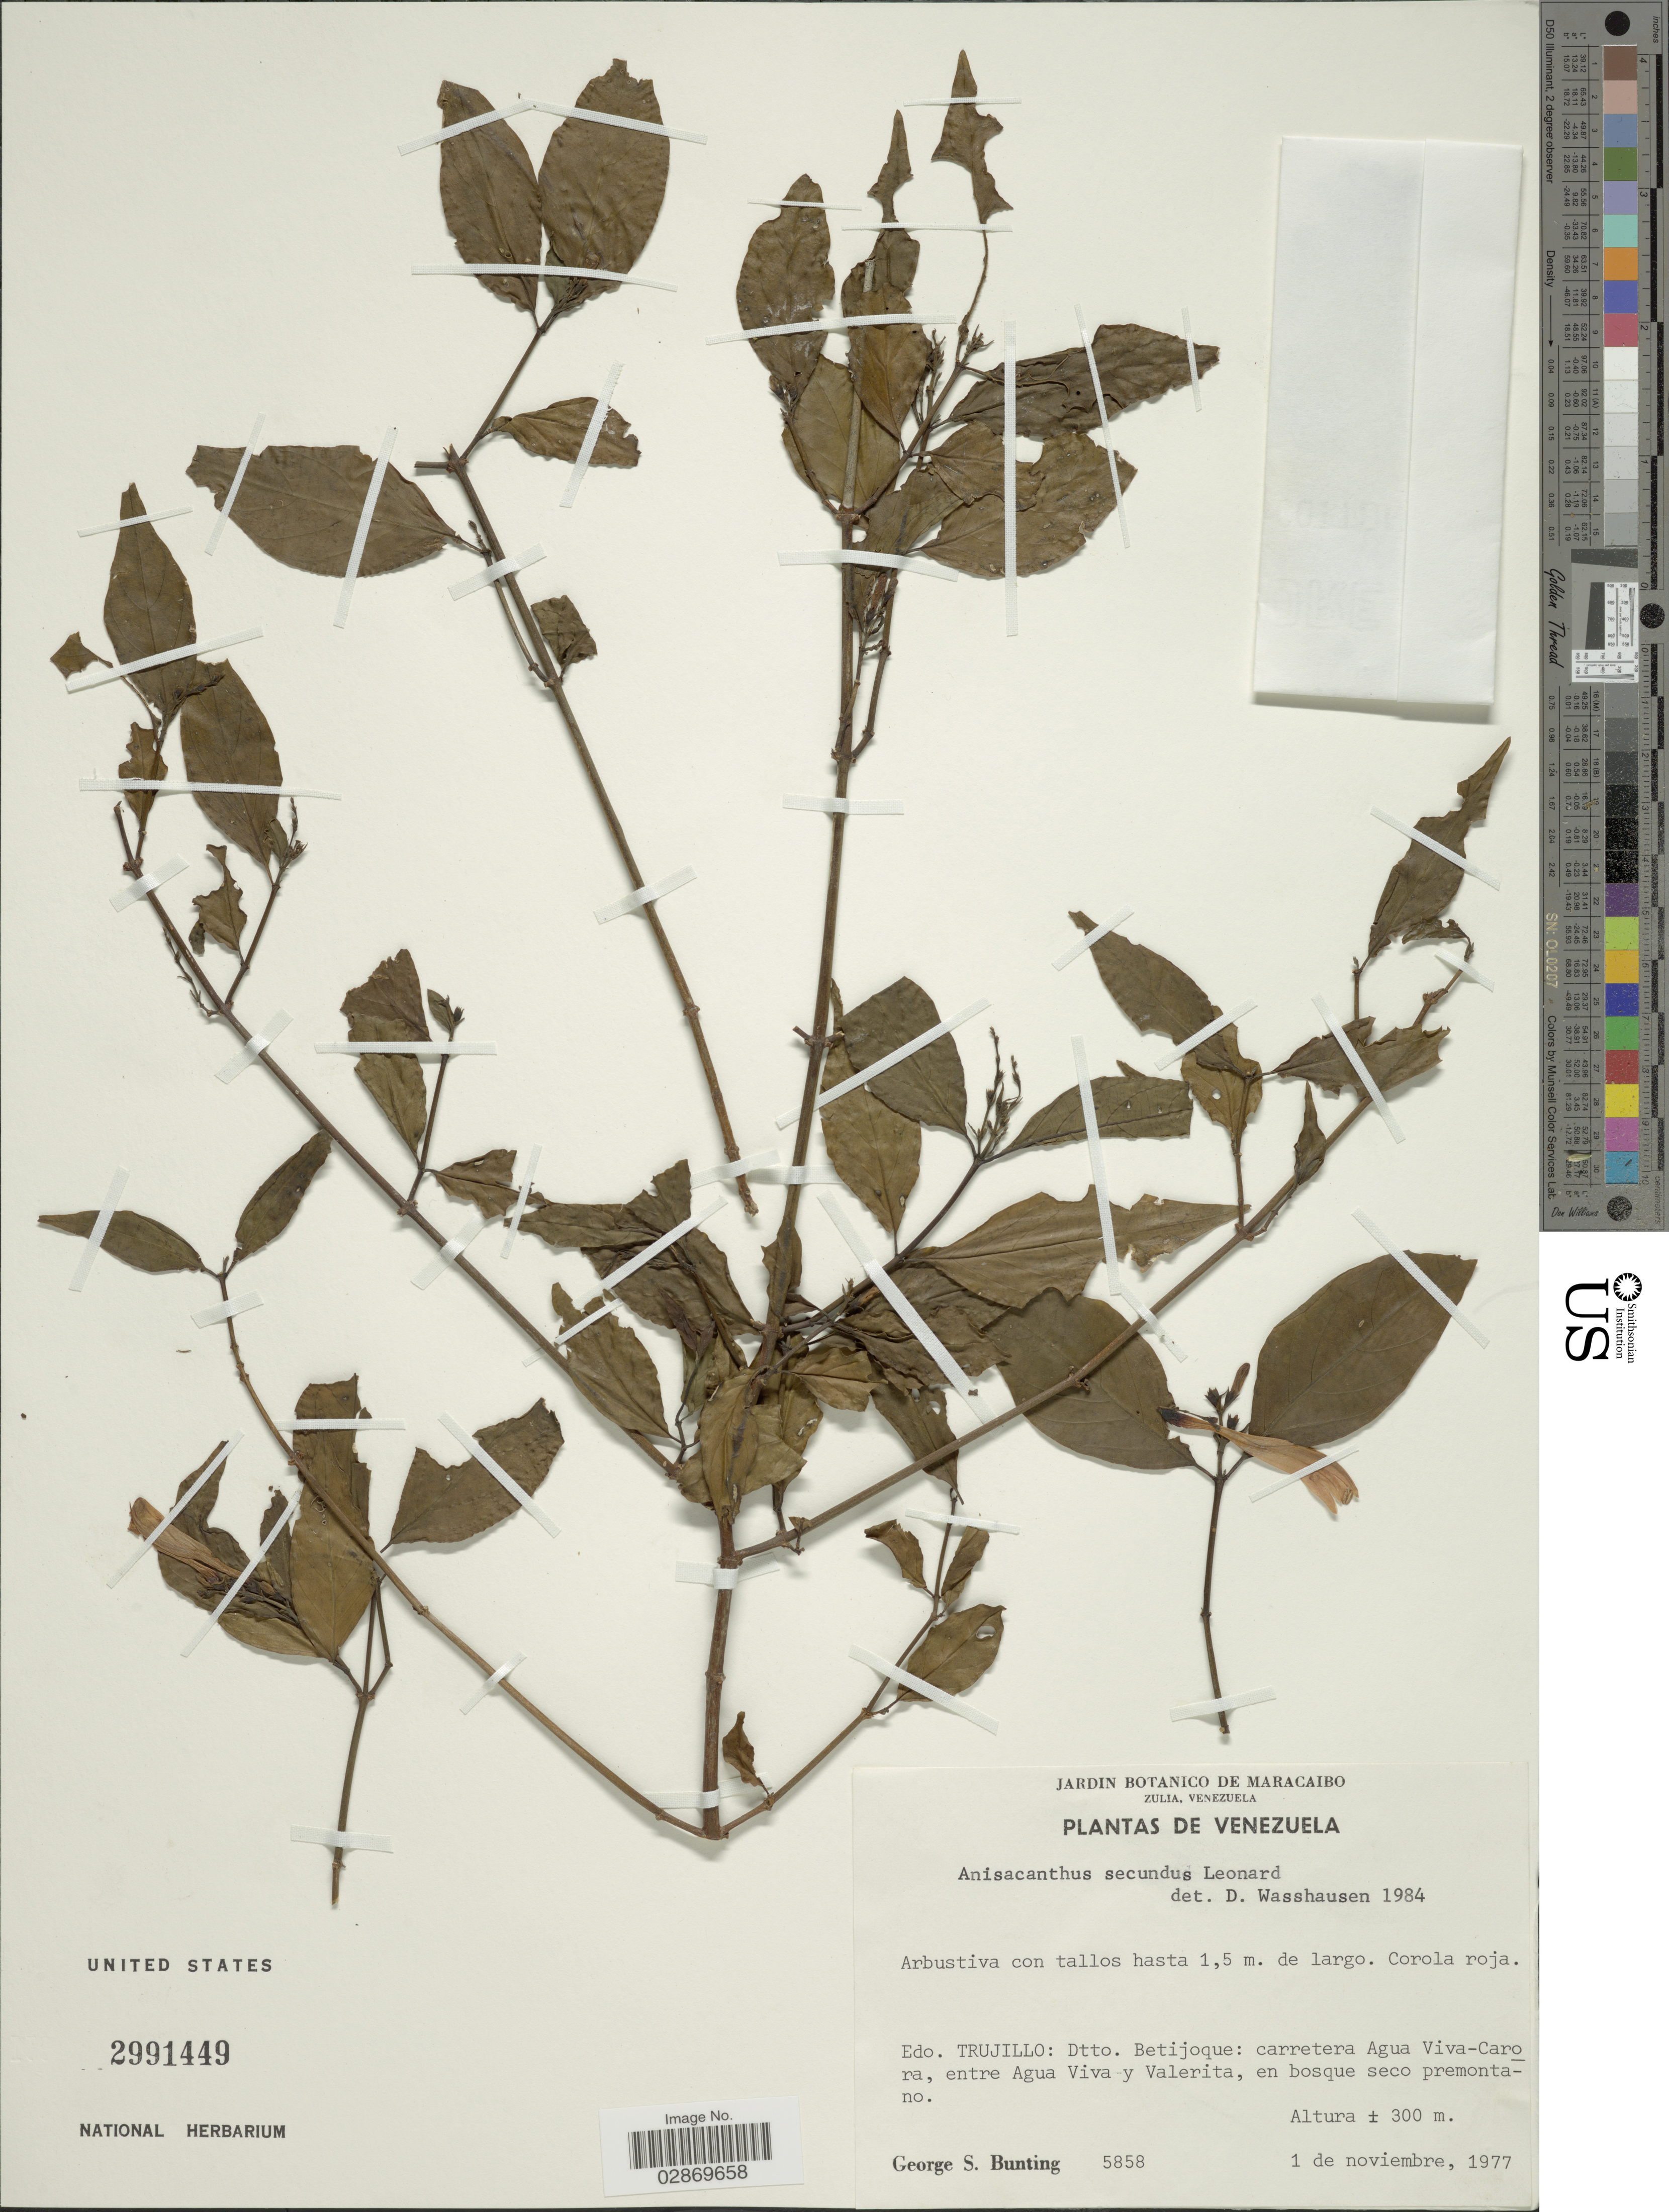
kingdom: Plantae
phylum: Tracheophyta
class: Magnoliopsida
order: Lamiales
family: Acanthaceae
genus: Anisacanthus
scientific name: Anisacanthus secundus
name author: Leonard in A.C. Sm.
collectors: G. S. Bunting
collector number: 5858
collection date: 1977-11-01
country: Venezuela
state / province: Trujillo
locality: Dtto. Betijoque, carretera Agua Viva-Carora, entre Agua Viva y Valerita.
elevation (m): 300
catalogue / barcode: US 2991449